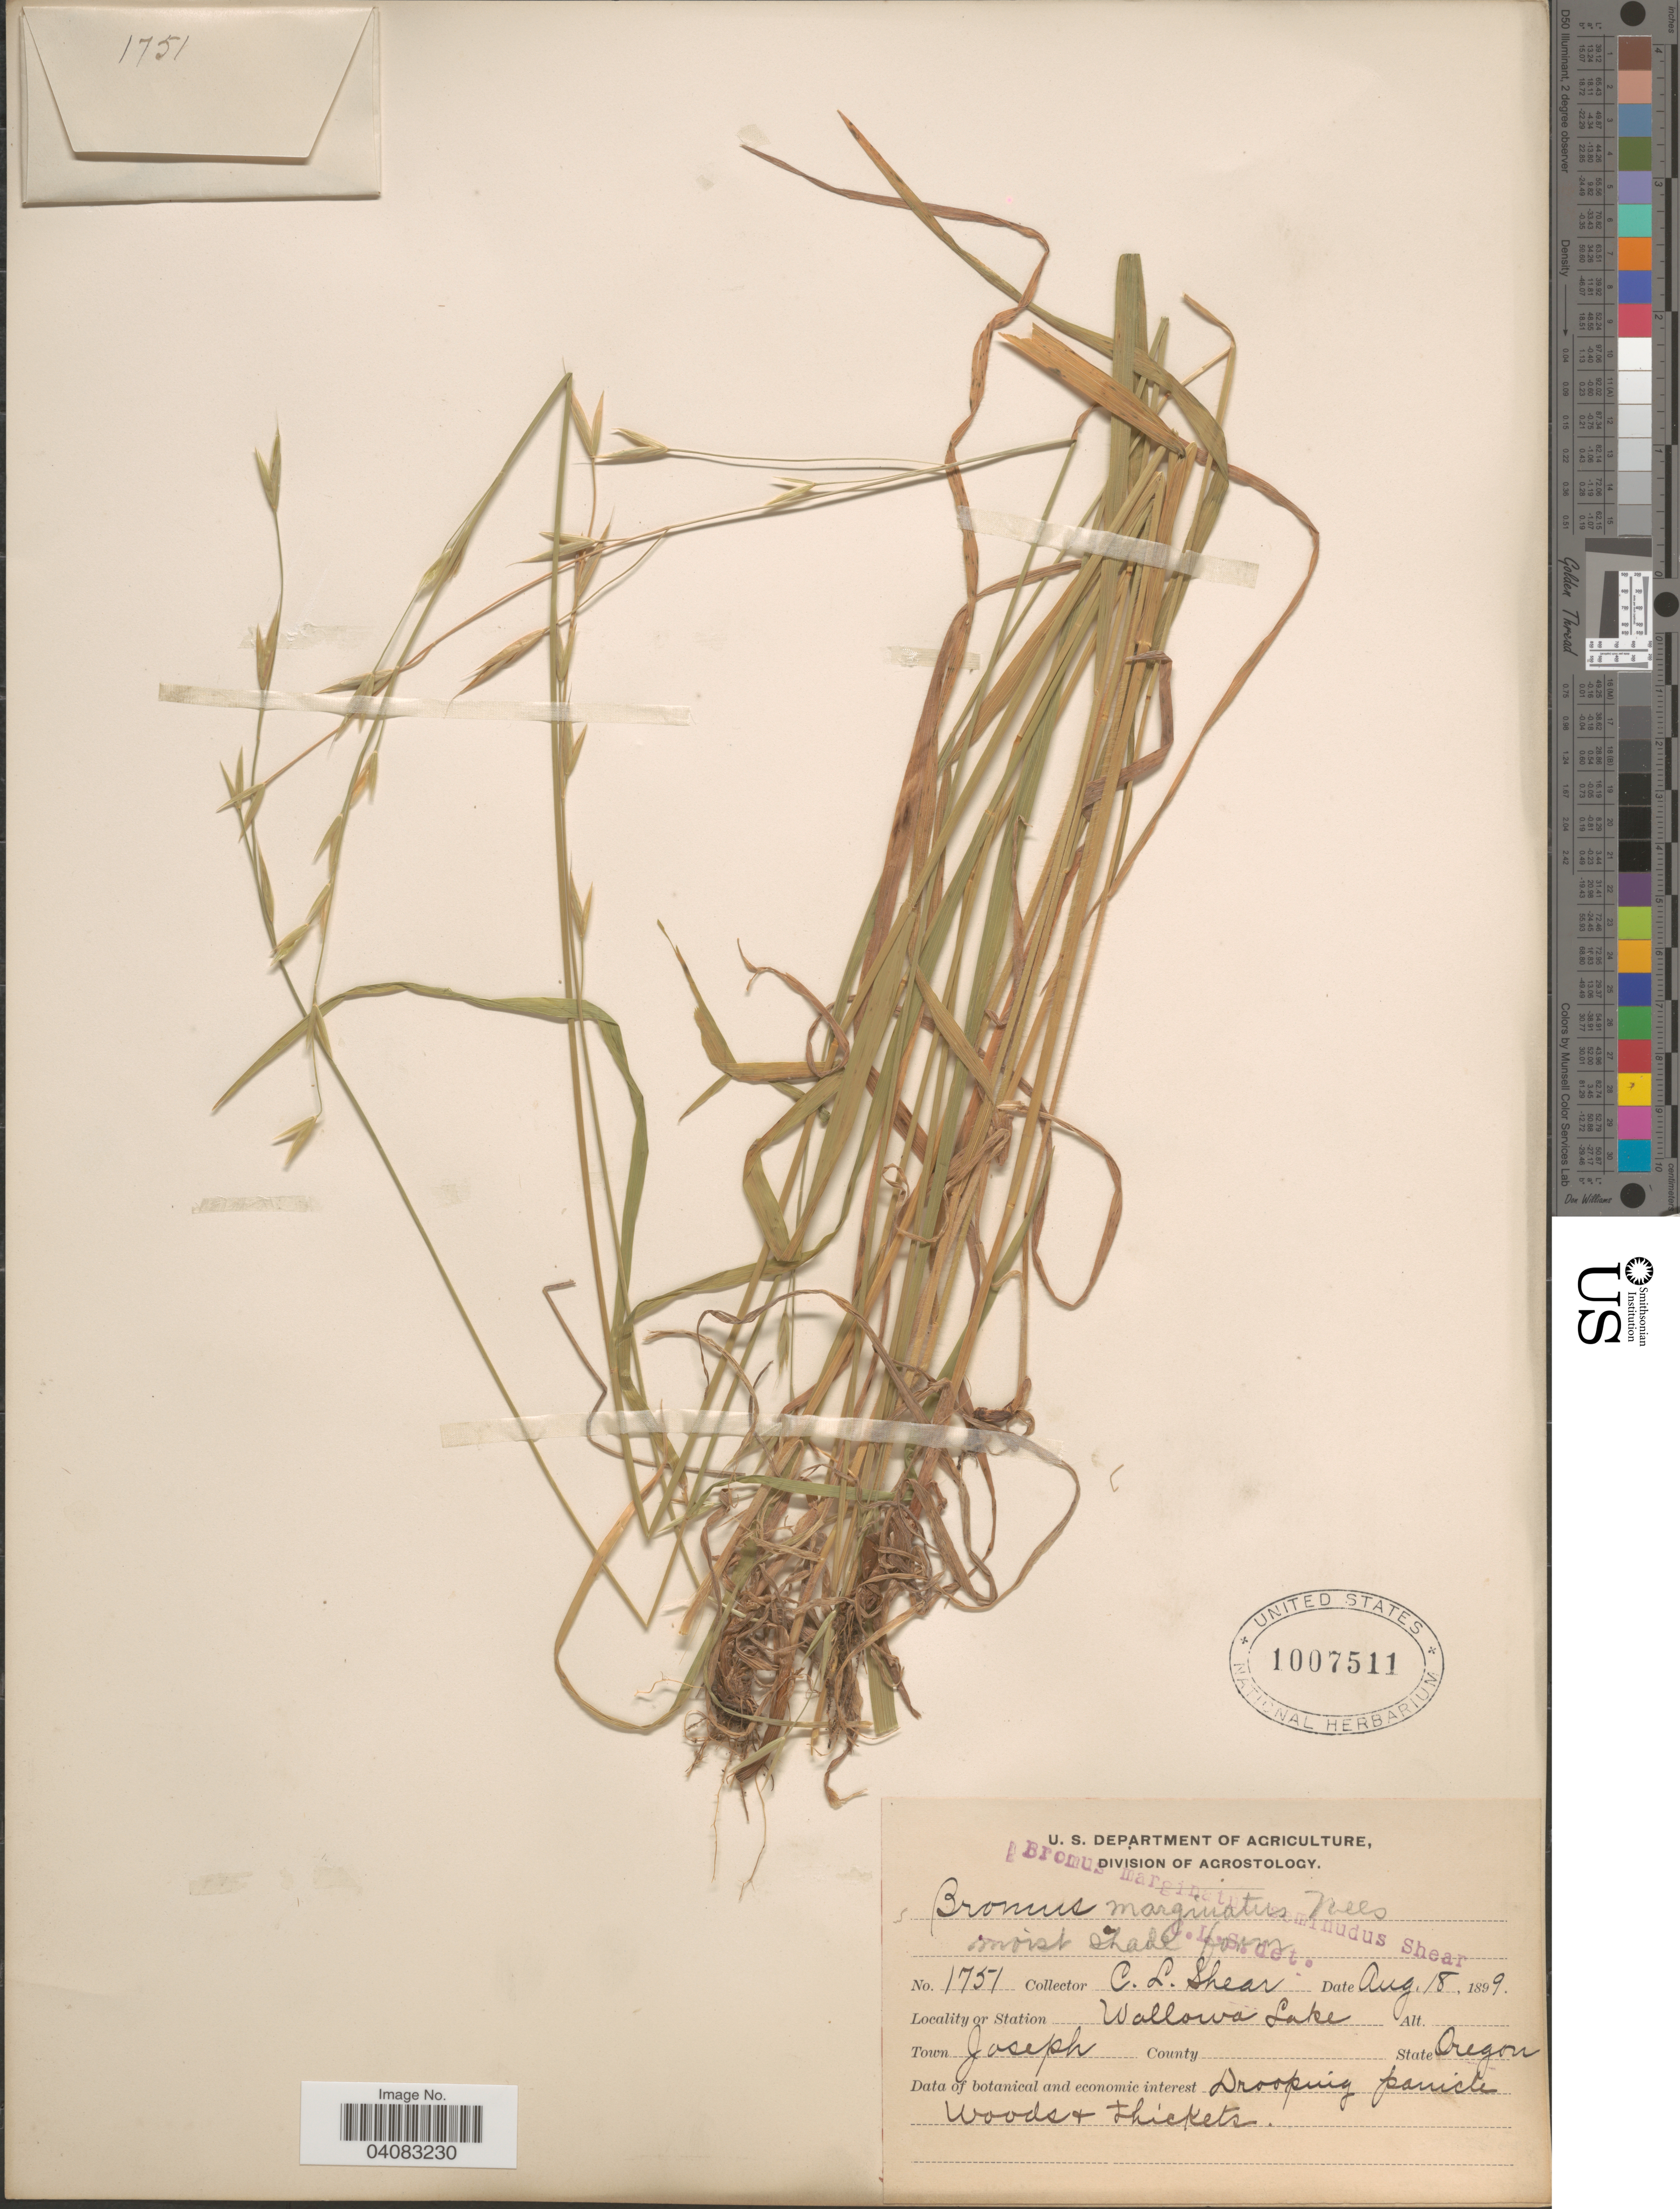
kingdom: Plantae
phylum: Tracheophyta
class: Liliopsida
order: Poales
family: Poaceae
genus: Bromus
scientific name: Bromus marginatus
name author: Nees ex Steud.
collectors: C. L. Shear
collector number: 1751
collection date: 1899-08-18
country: United States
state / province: Oregon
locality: Wallowa Lake. Town Joseph.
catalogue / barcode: US 1007511